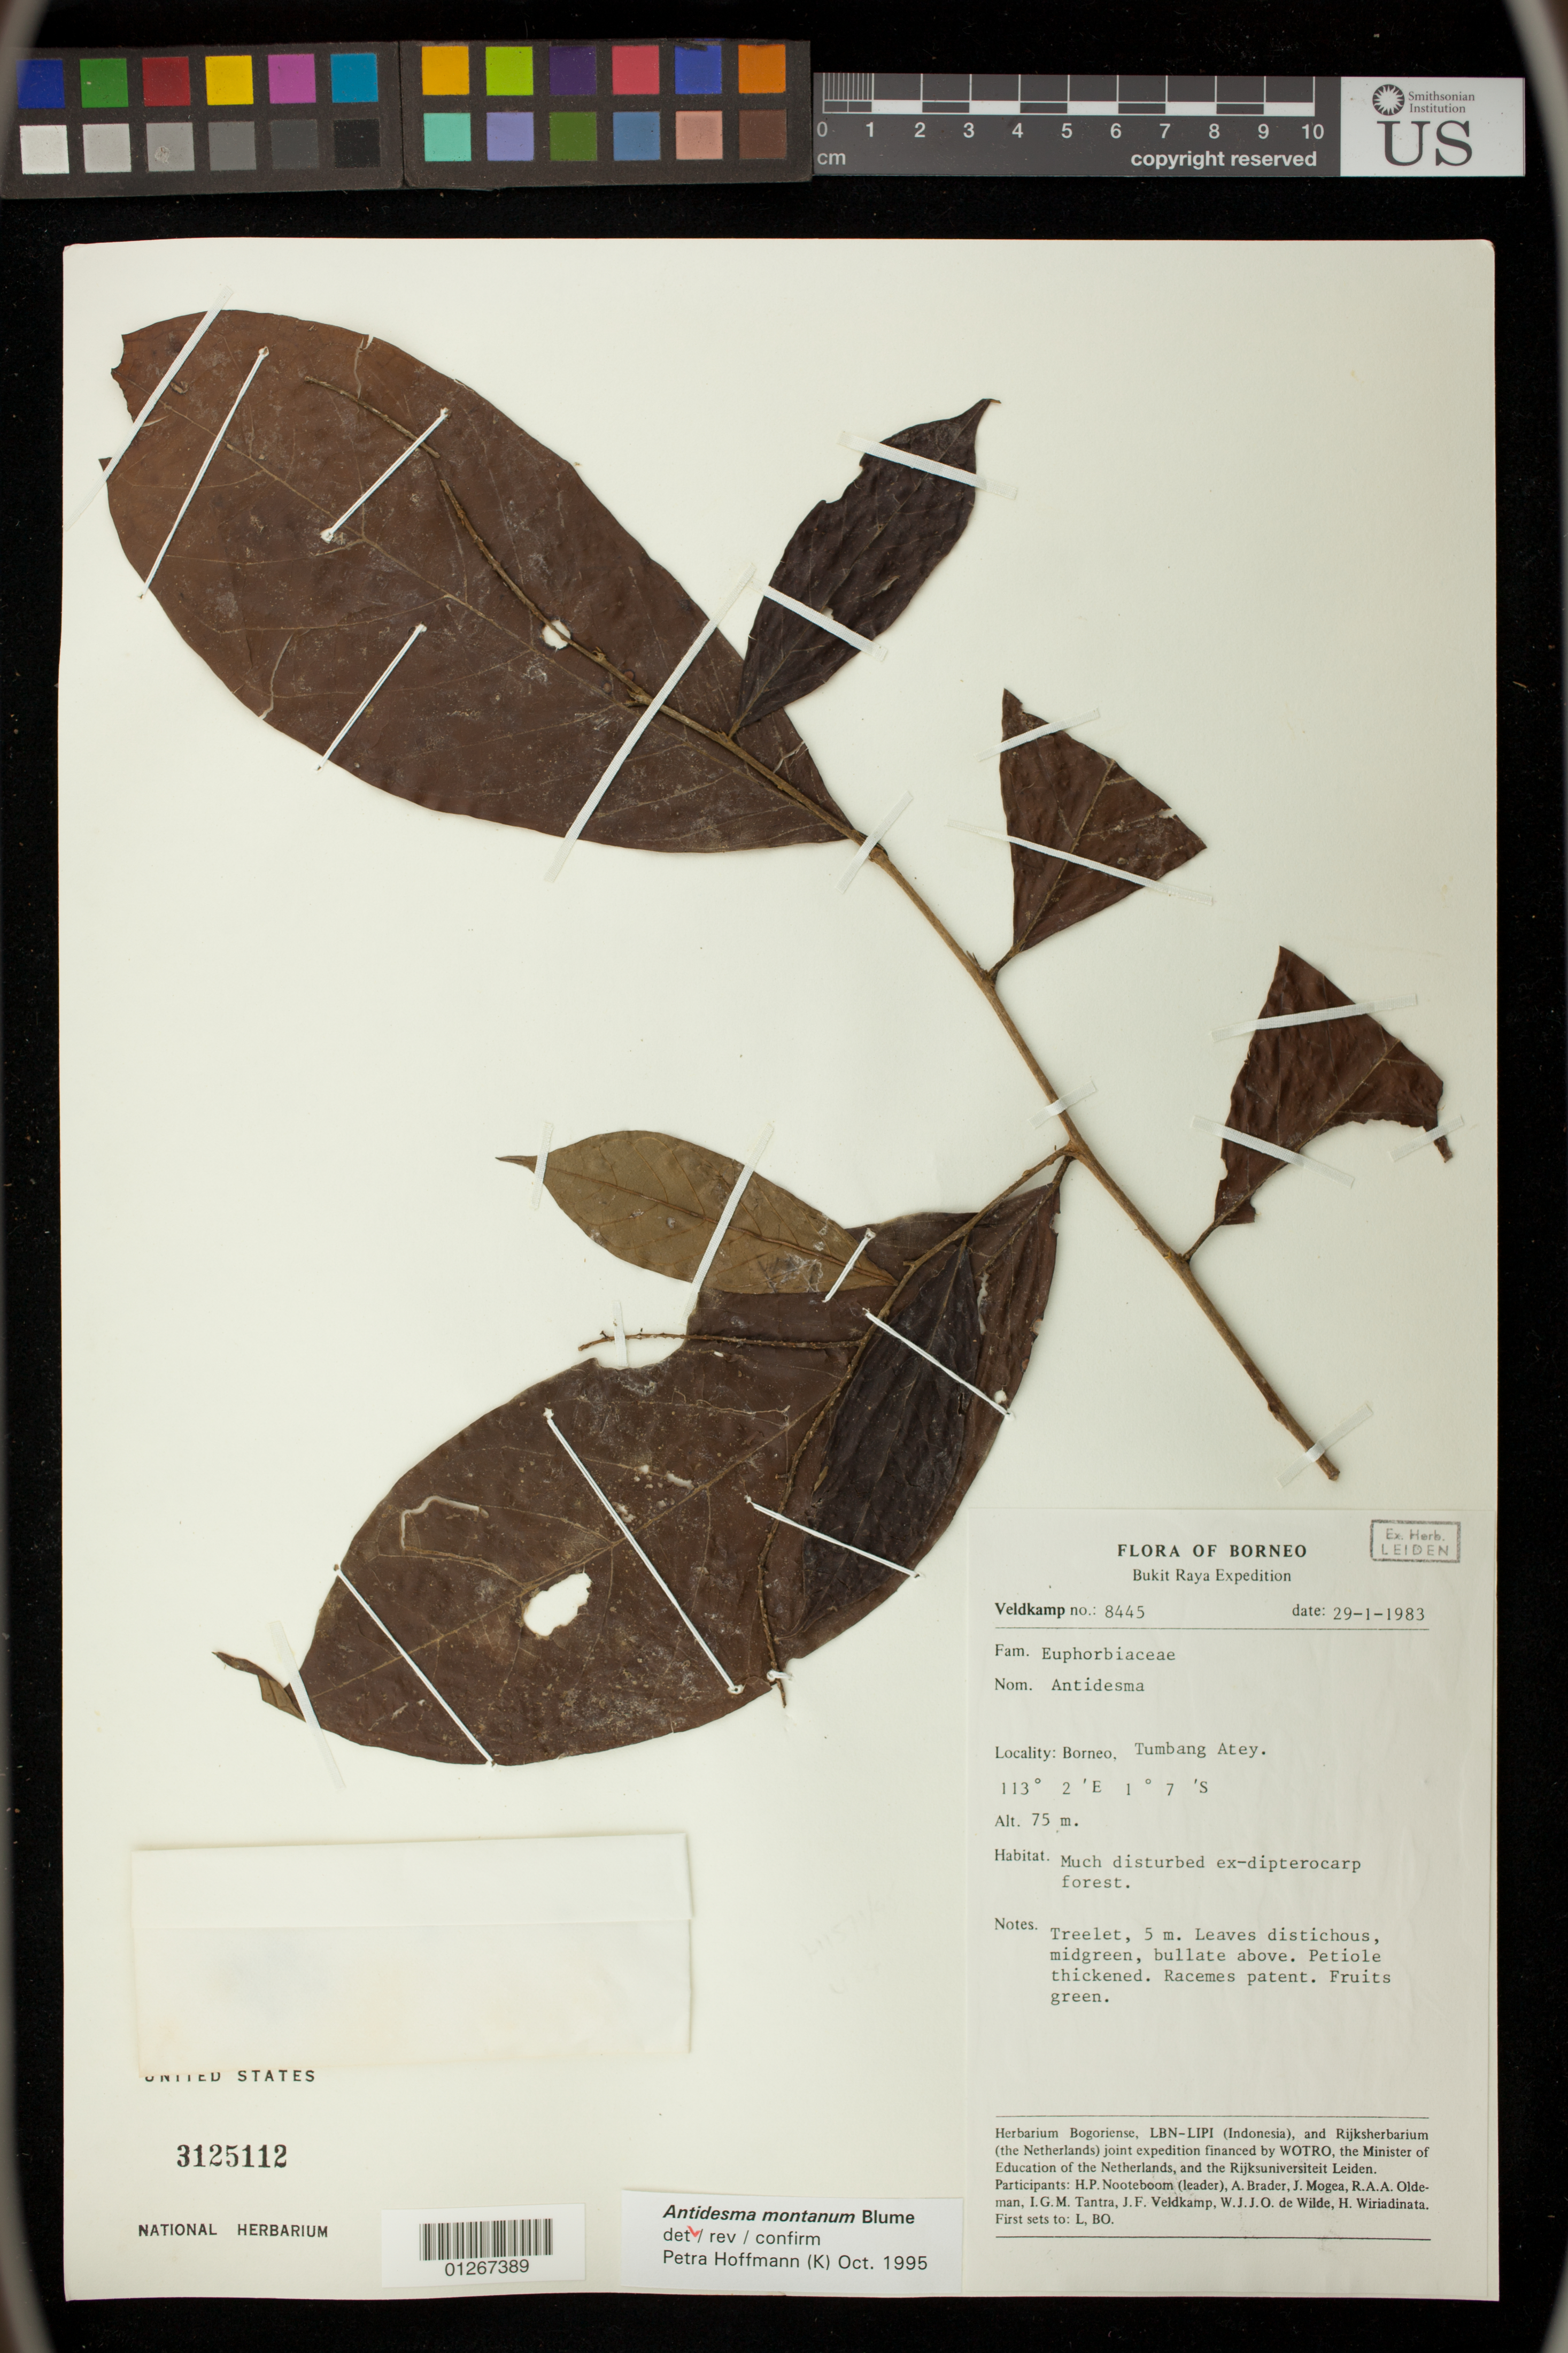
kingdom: Plantae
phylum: Tracheophyta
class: Magnoliopsida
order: Malpighiales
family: Phyllanthaceae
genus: Antidesma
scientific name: Antidesma montanum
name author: Blume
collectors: H. P. Nooteboom, A. Brader, J. Mogea, R. Oldeman, J. Tantra, J. F. Veldkamp, W. J. de Wilde & H. Wiriadinata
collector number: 8445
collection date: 1983-01-29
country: Indonesia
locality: Borneo. Tumbang Atey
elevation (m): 75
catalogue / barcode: US 3125112